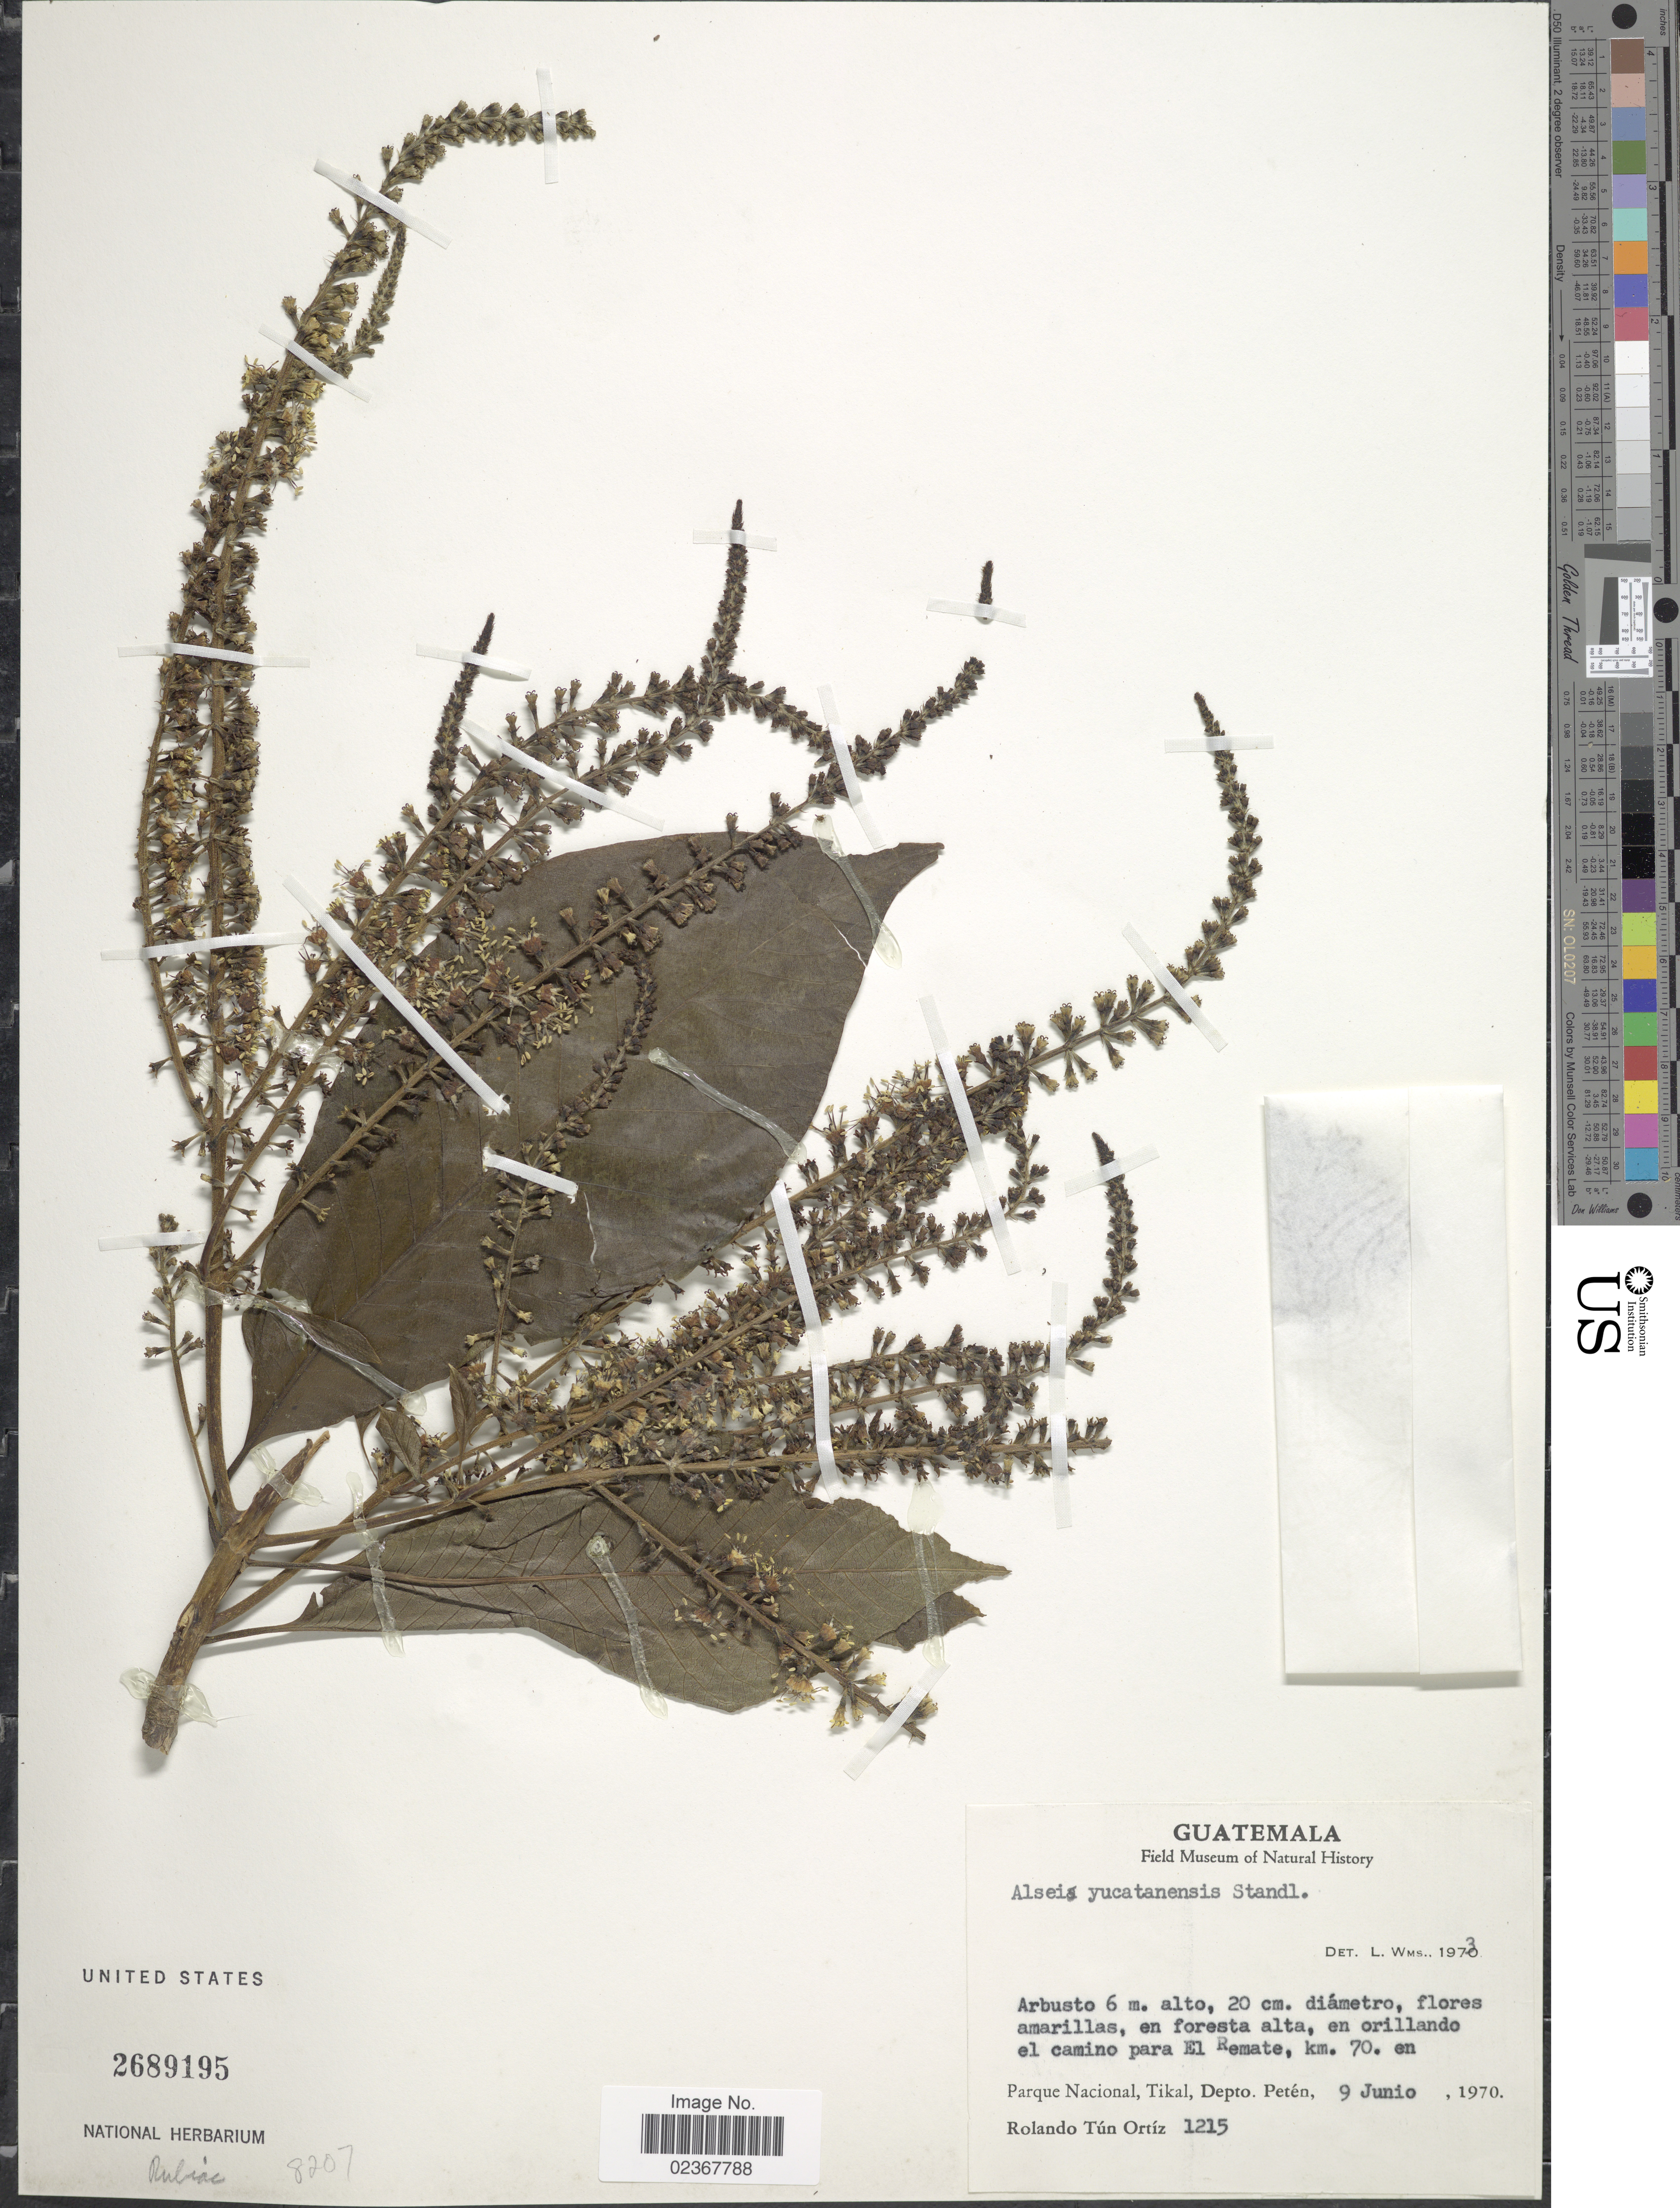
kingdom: Plantae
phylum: Tracheophyta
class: Magnoliopsida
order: Gentianales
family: Rubiaceae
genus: Alseis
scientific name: Alseis yucatanensis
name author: Standl.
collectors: R. T. Ortíz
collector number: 1215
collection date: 1970-06-09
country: Guatemala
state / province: El Petén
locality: En orillando el camino para El Remate, km. 70. en Parque Nacional, Tikal, depto. Peten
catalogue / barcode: US 2689195